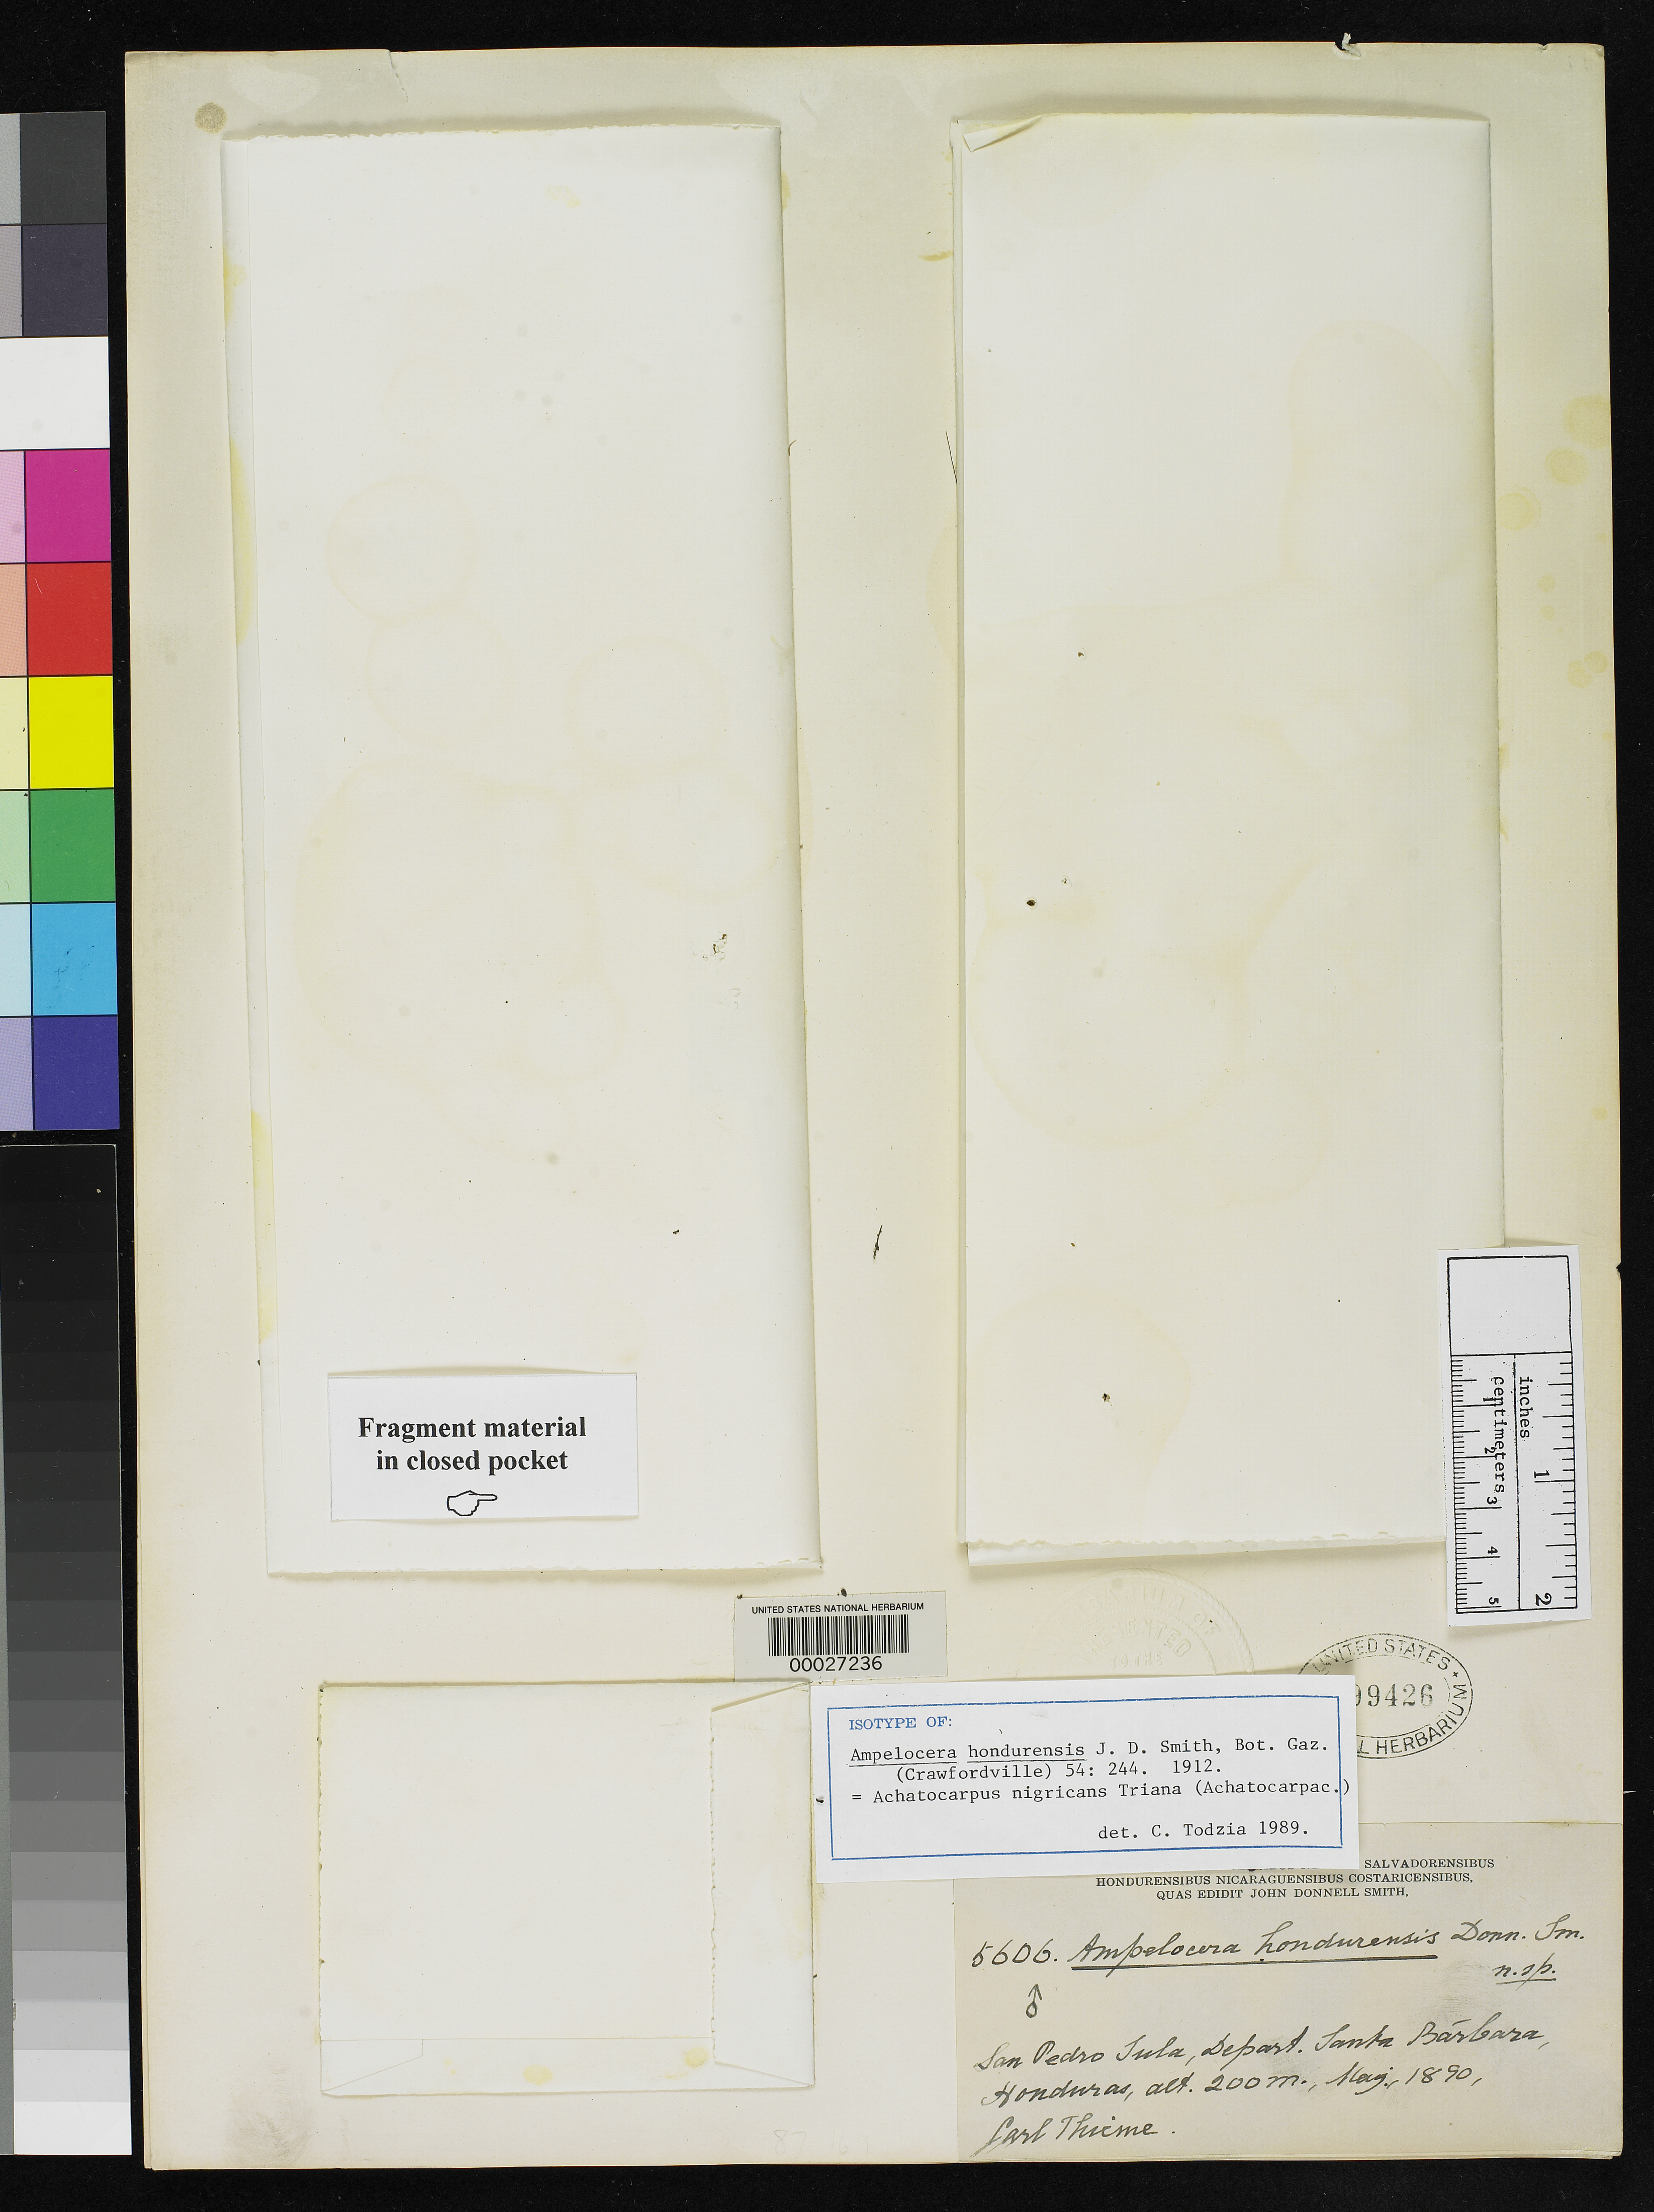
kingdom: Plantae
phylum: Tracheophyta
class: Magnoliopsida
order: Rosales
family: Cannabaceae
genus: Ampelocera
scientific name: Ampelocera hondurensis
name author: Donn. Sm.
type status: Type Collection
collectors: C. Thieme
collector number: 5606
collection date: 1890-05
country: Honduras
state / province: Santa Bárbara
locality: San Pedro Sula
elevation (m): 200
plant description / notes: Annotated as "isotype" by C. Todzia (1989), one of several duplicates of this collection received ex herb. John Donnell Smith.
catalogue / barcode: US 799426